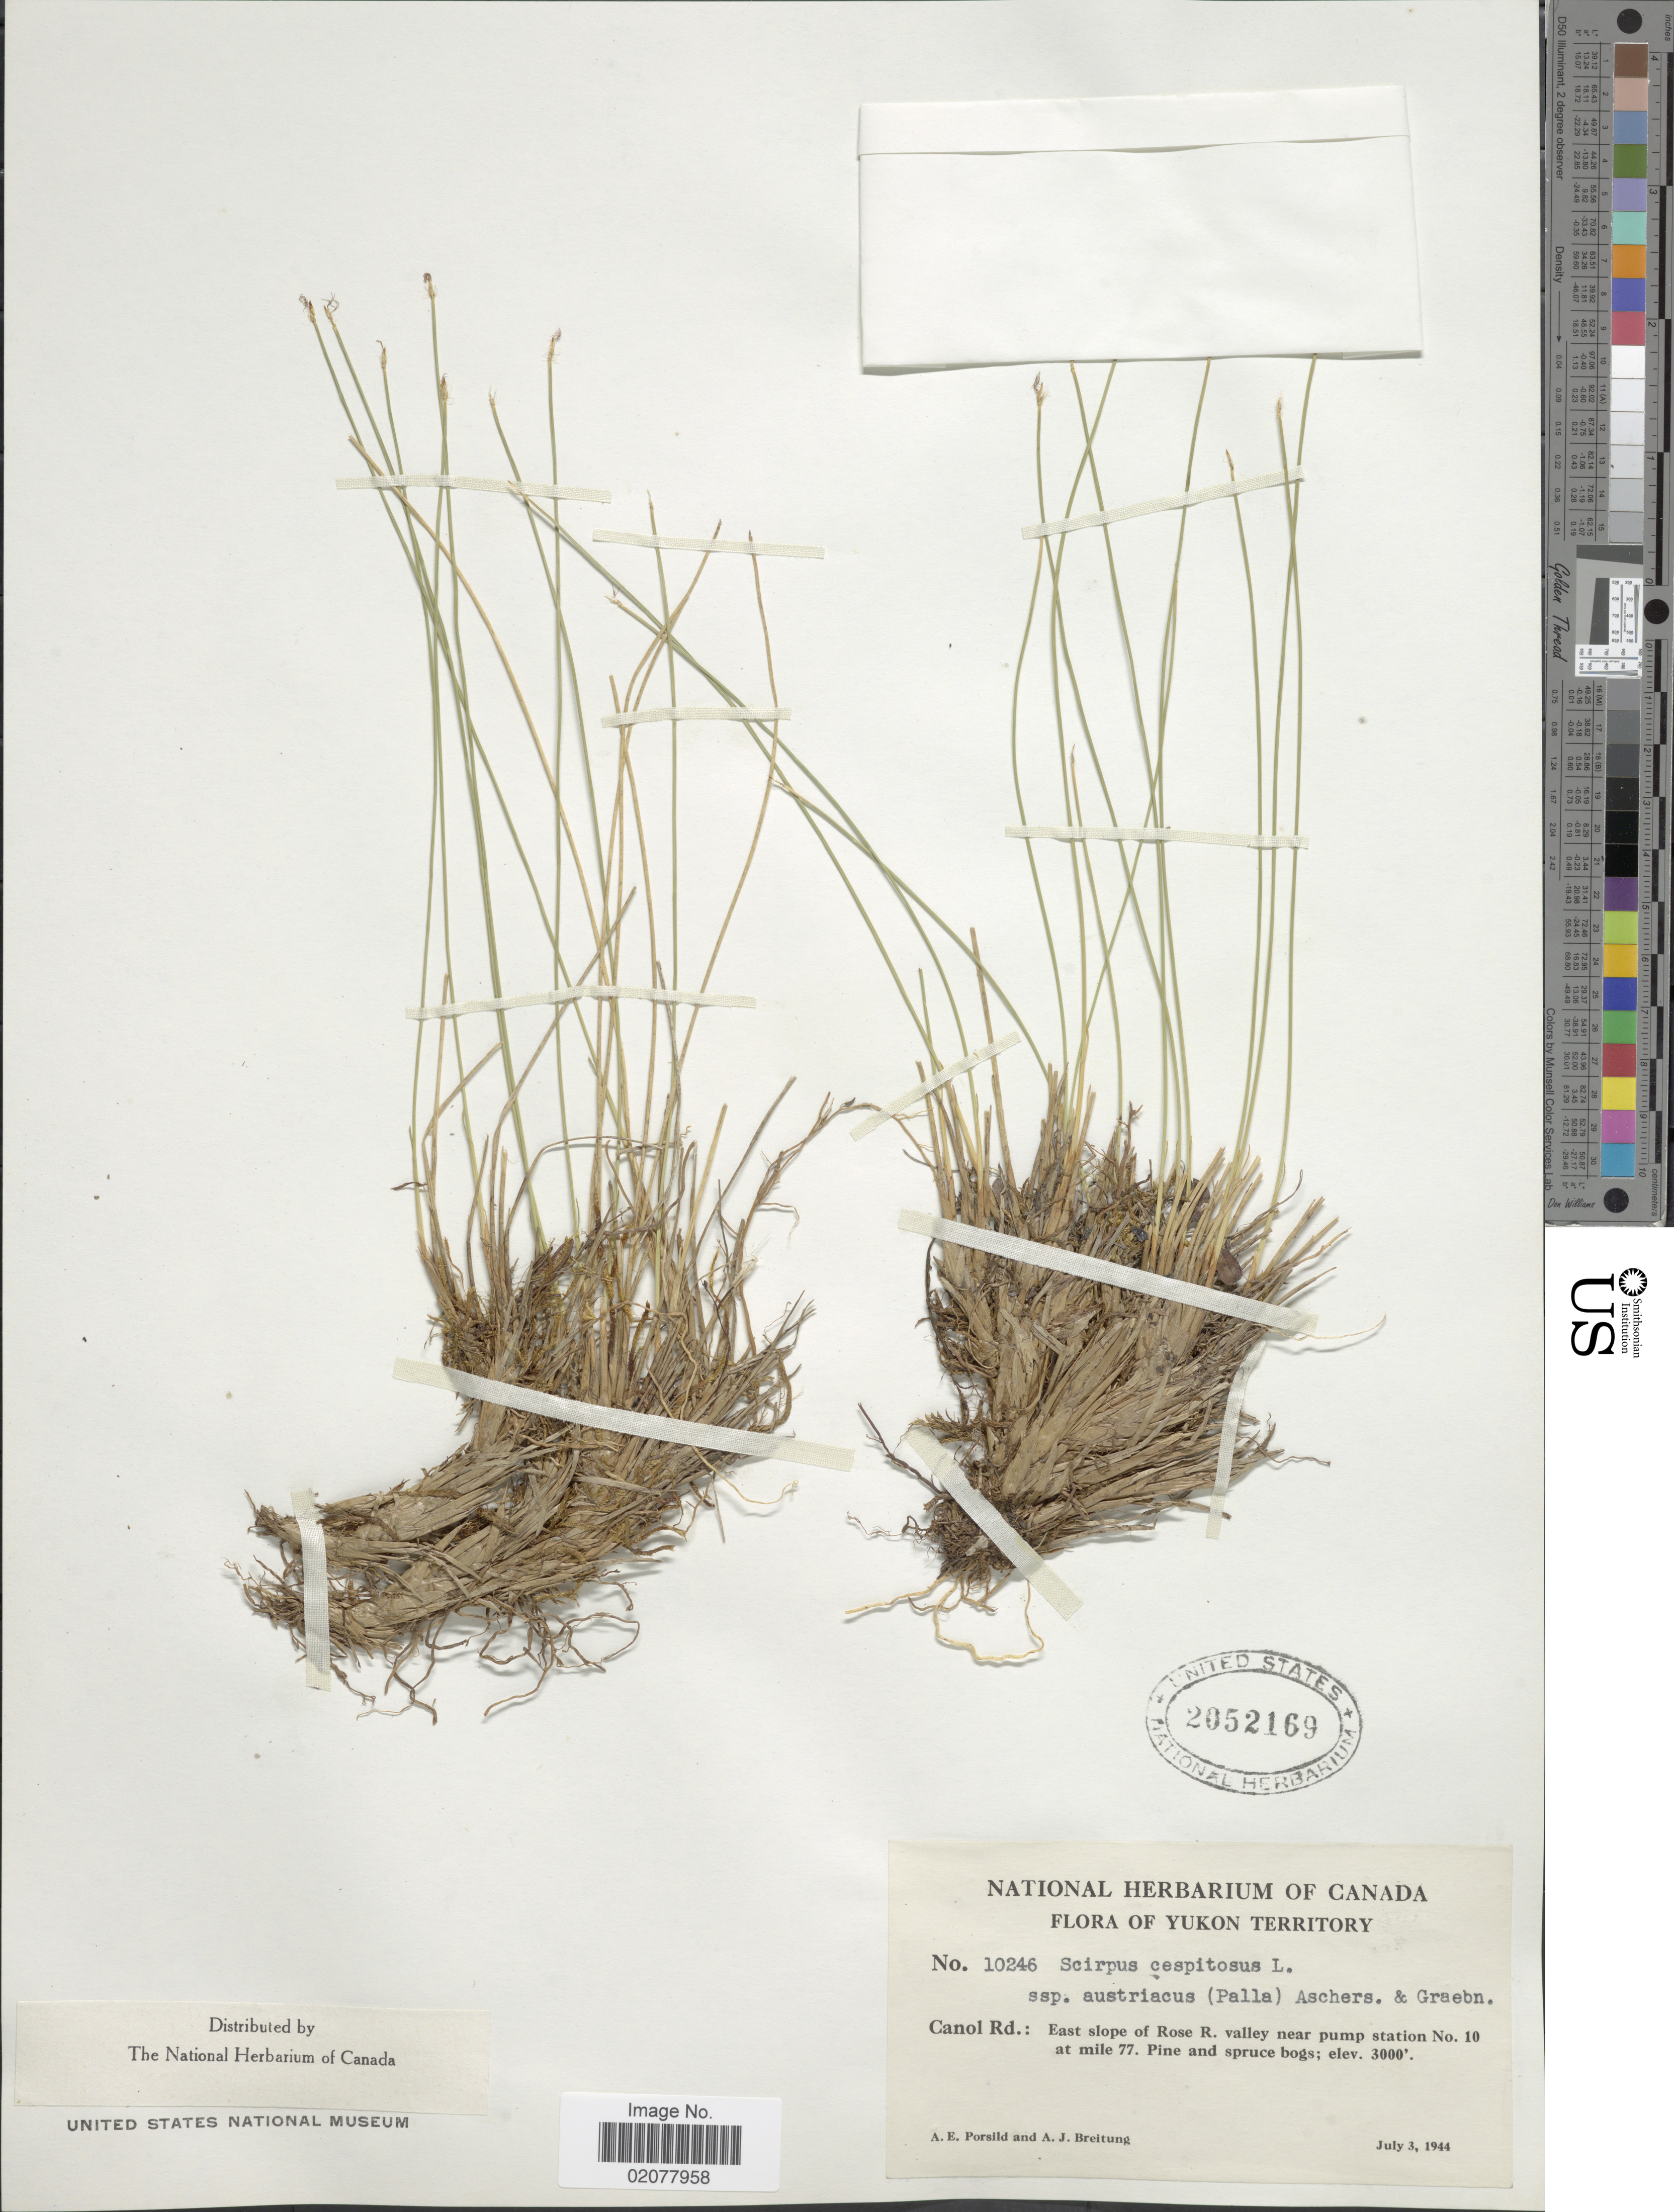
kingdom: Plantae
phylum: Tracheophyta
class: Liliopsida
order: Poales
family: Cyperaceae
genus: Trichophorum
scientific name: Trichophorum cespitosum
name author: (L.) Hartm.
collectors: A. E. Porsild & A. Breitung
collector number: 10246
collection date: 1944-07-03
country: Canada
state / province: Yukon Territory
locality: Canol Rd.: East slope of Rose R. valley near pump station No. 10 at mile 77.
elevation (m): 914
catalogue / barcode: US 2052169